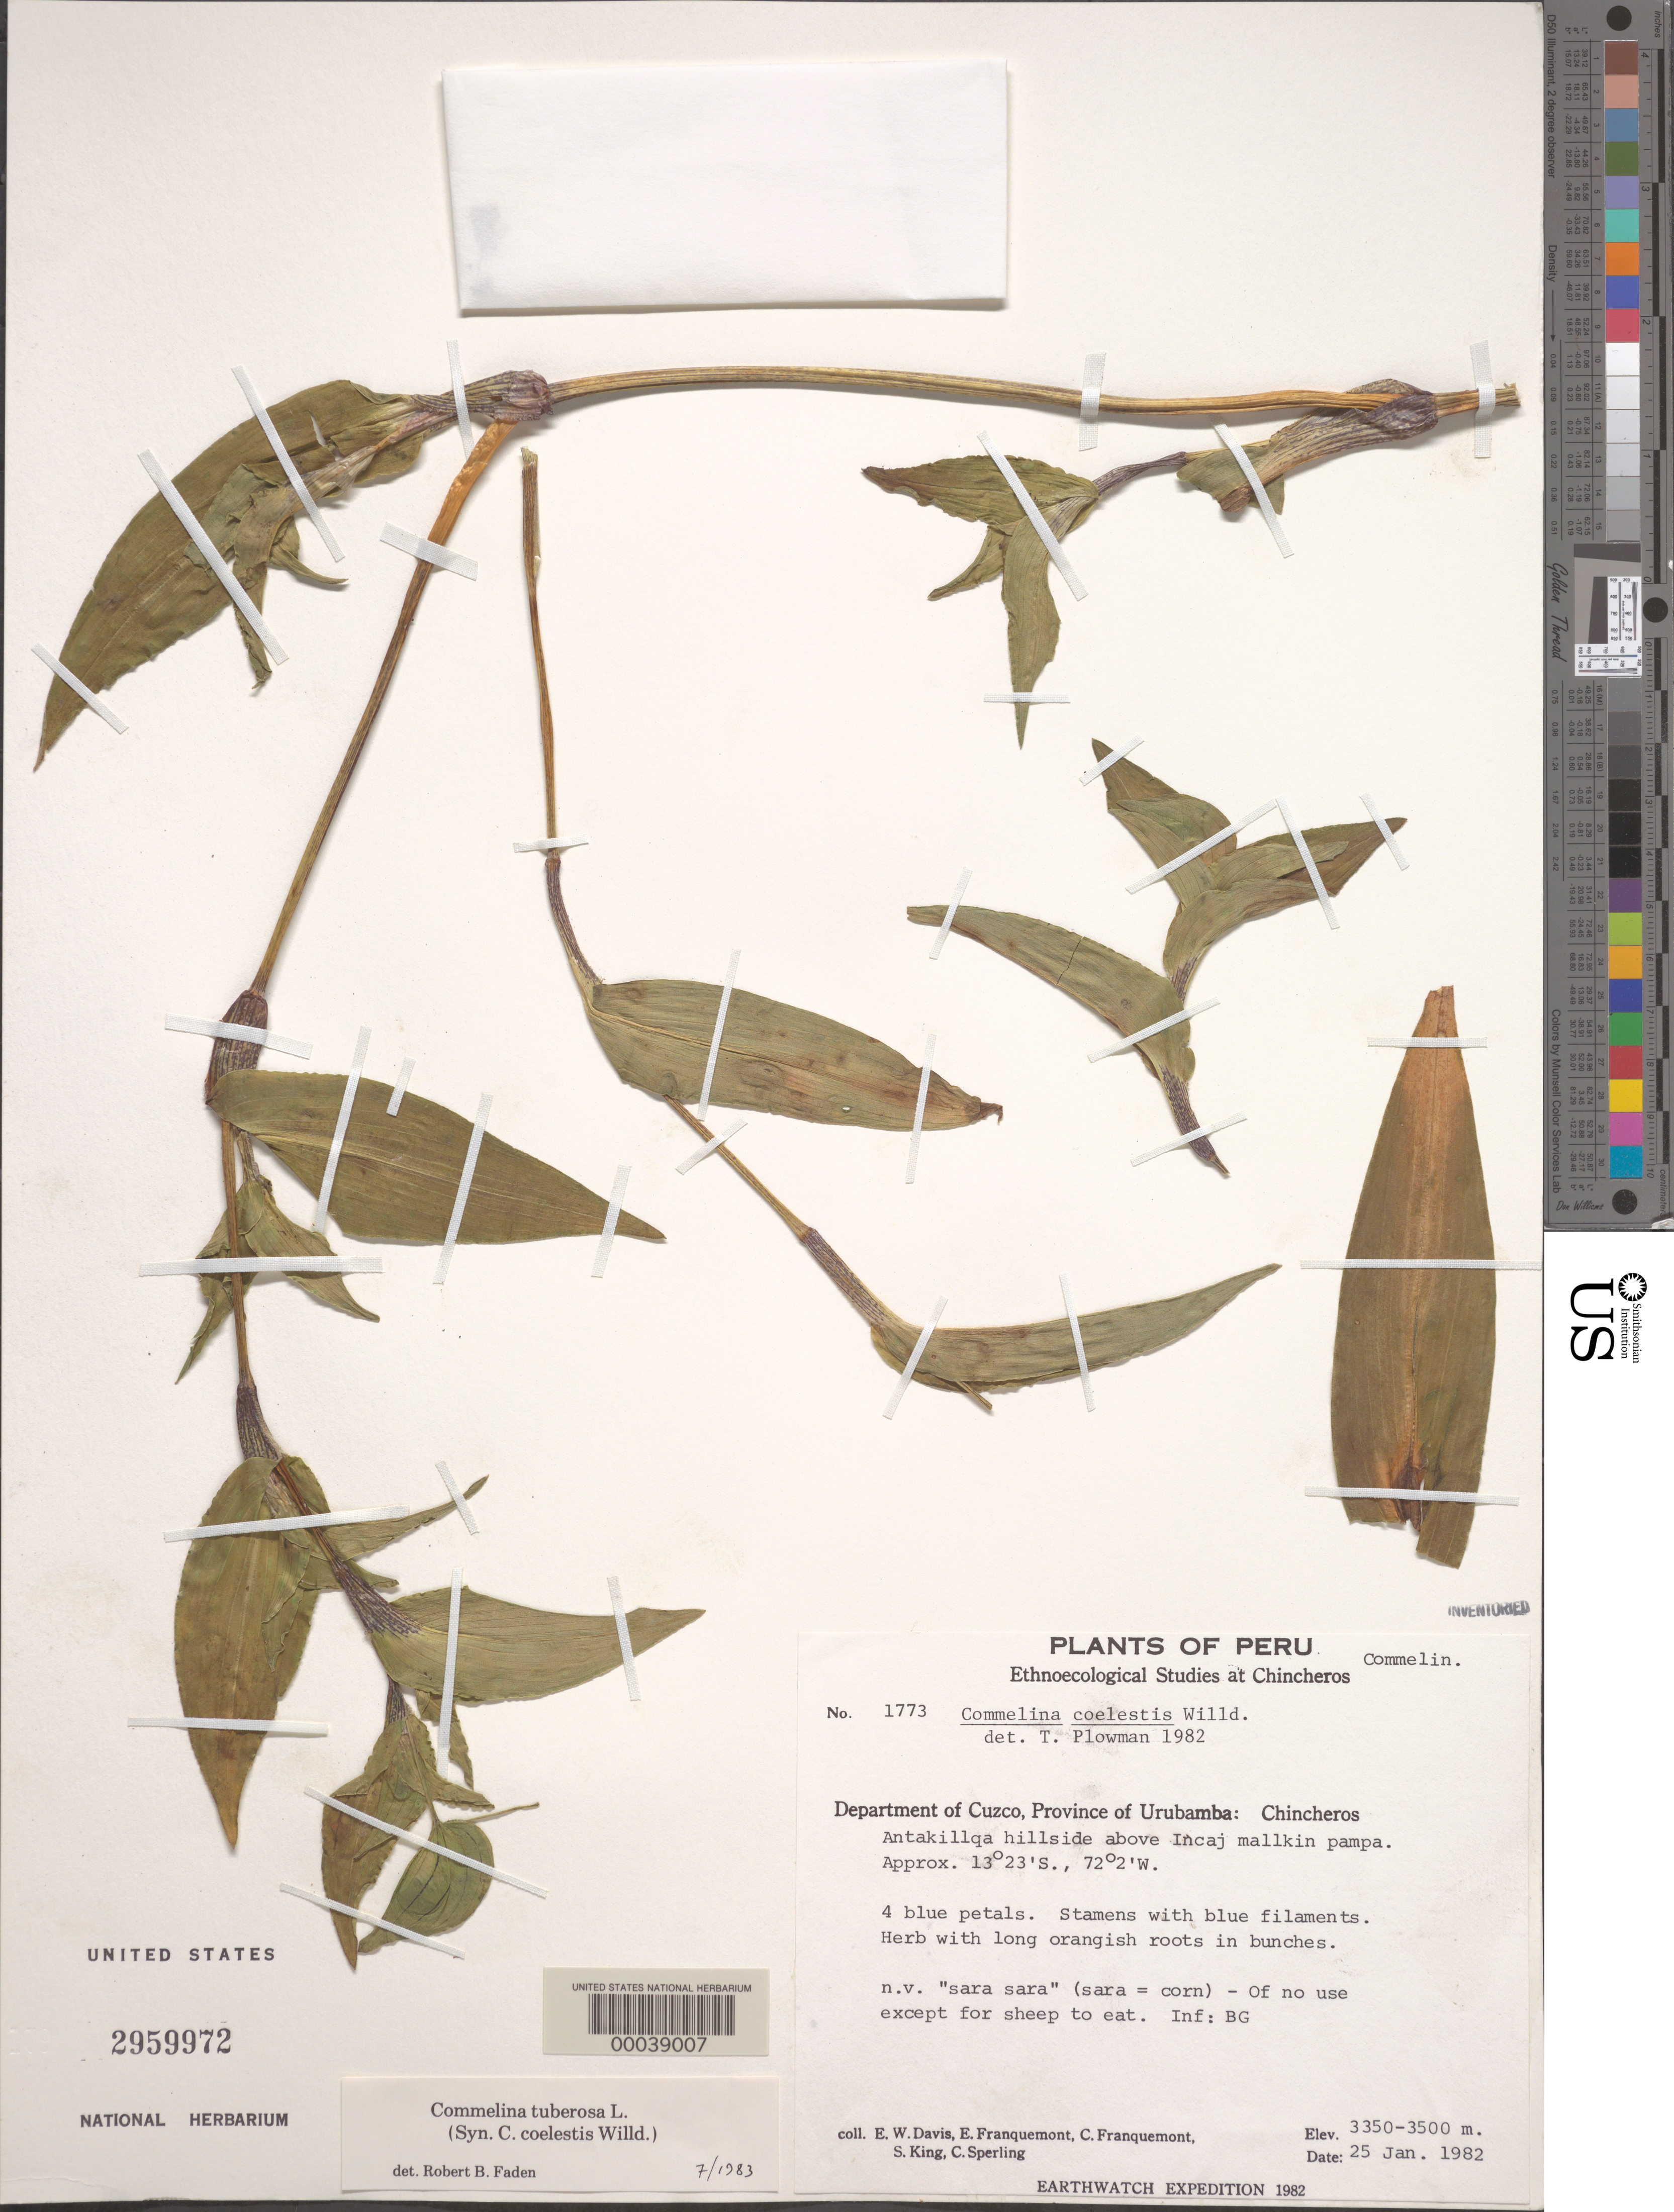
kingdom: Plantae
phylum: Tracheophyta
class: Liliopsida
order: Commelinales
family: Commelinaceae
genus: Commelina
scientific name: Commelina tuberosa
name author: L.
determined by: Faden, Robert B., (US), Smithsonian Institution - National Museum of Natural History (UNITED STATES)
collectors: E. W. Davis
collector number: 1773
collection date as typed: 25 Jan 1982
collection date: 1982-01-25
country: Peru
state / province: Cusco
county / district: Urubamba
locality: Chincheros; Antakillqa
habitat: Hillside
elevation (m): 3350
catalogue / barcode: US 2959972